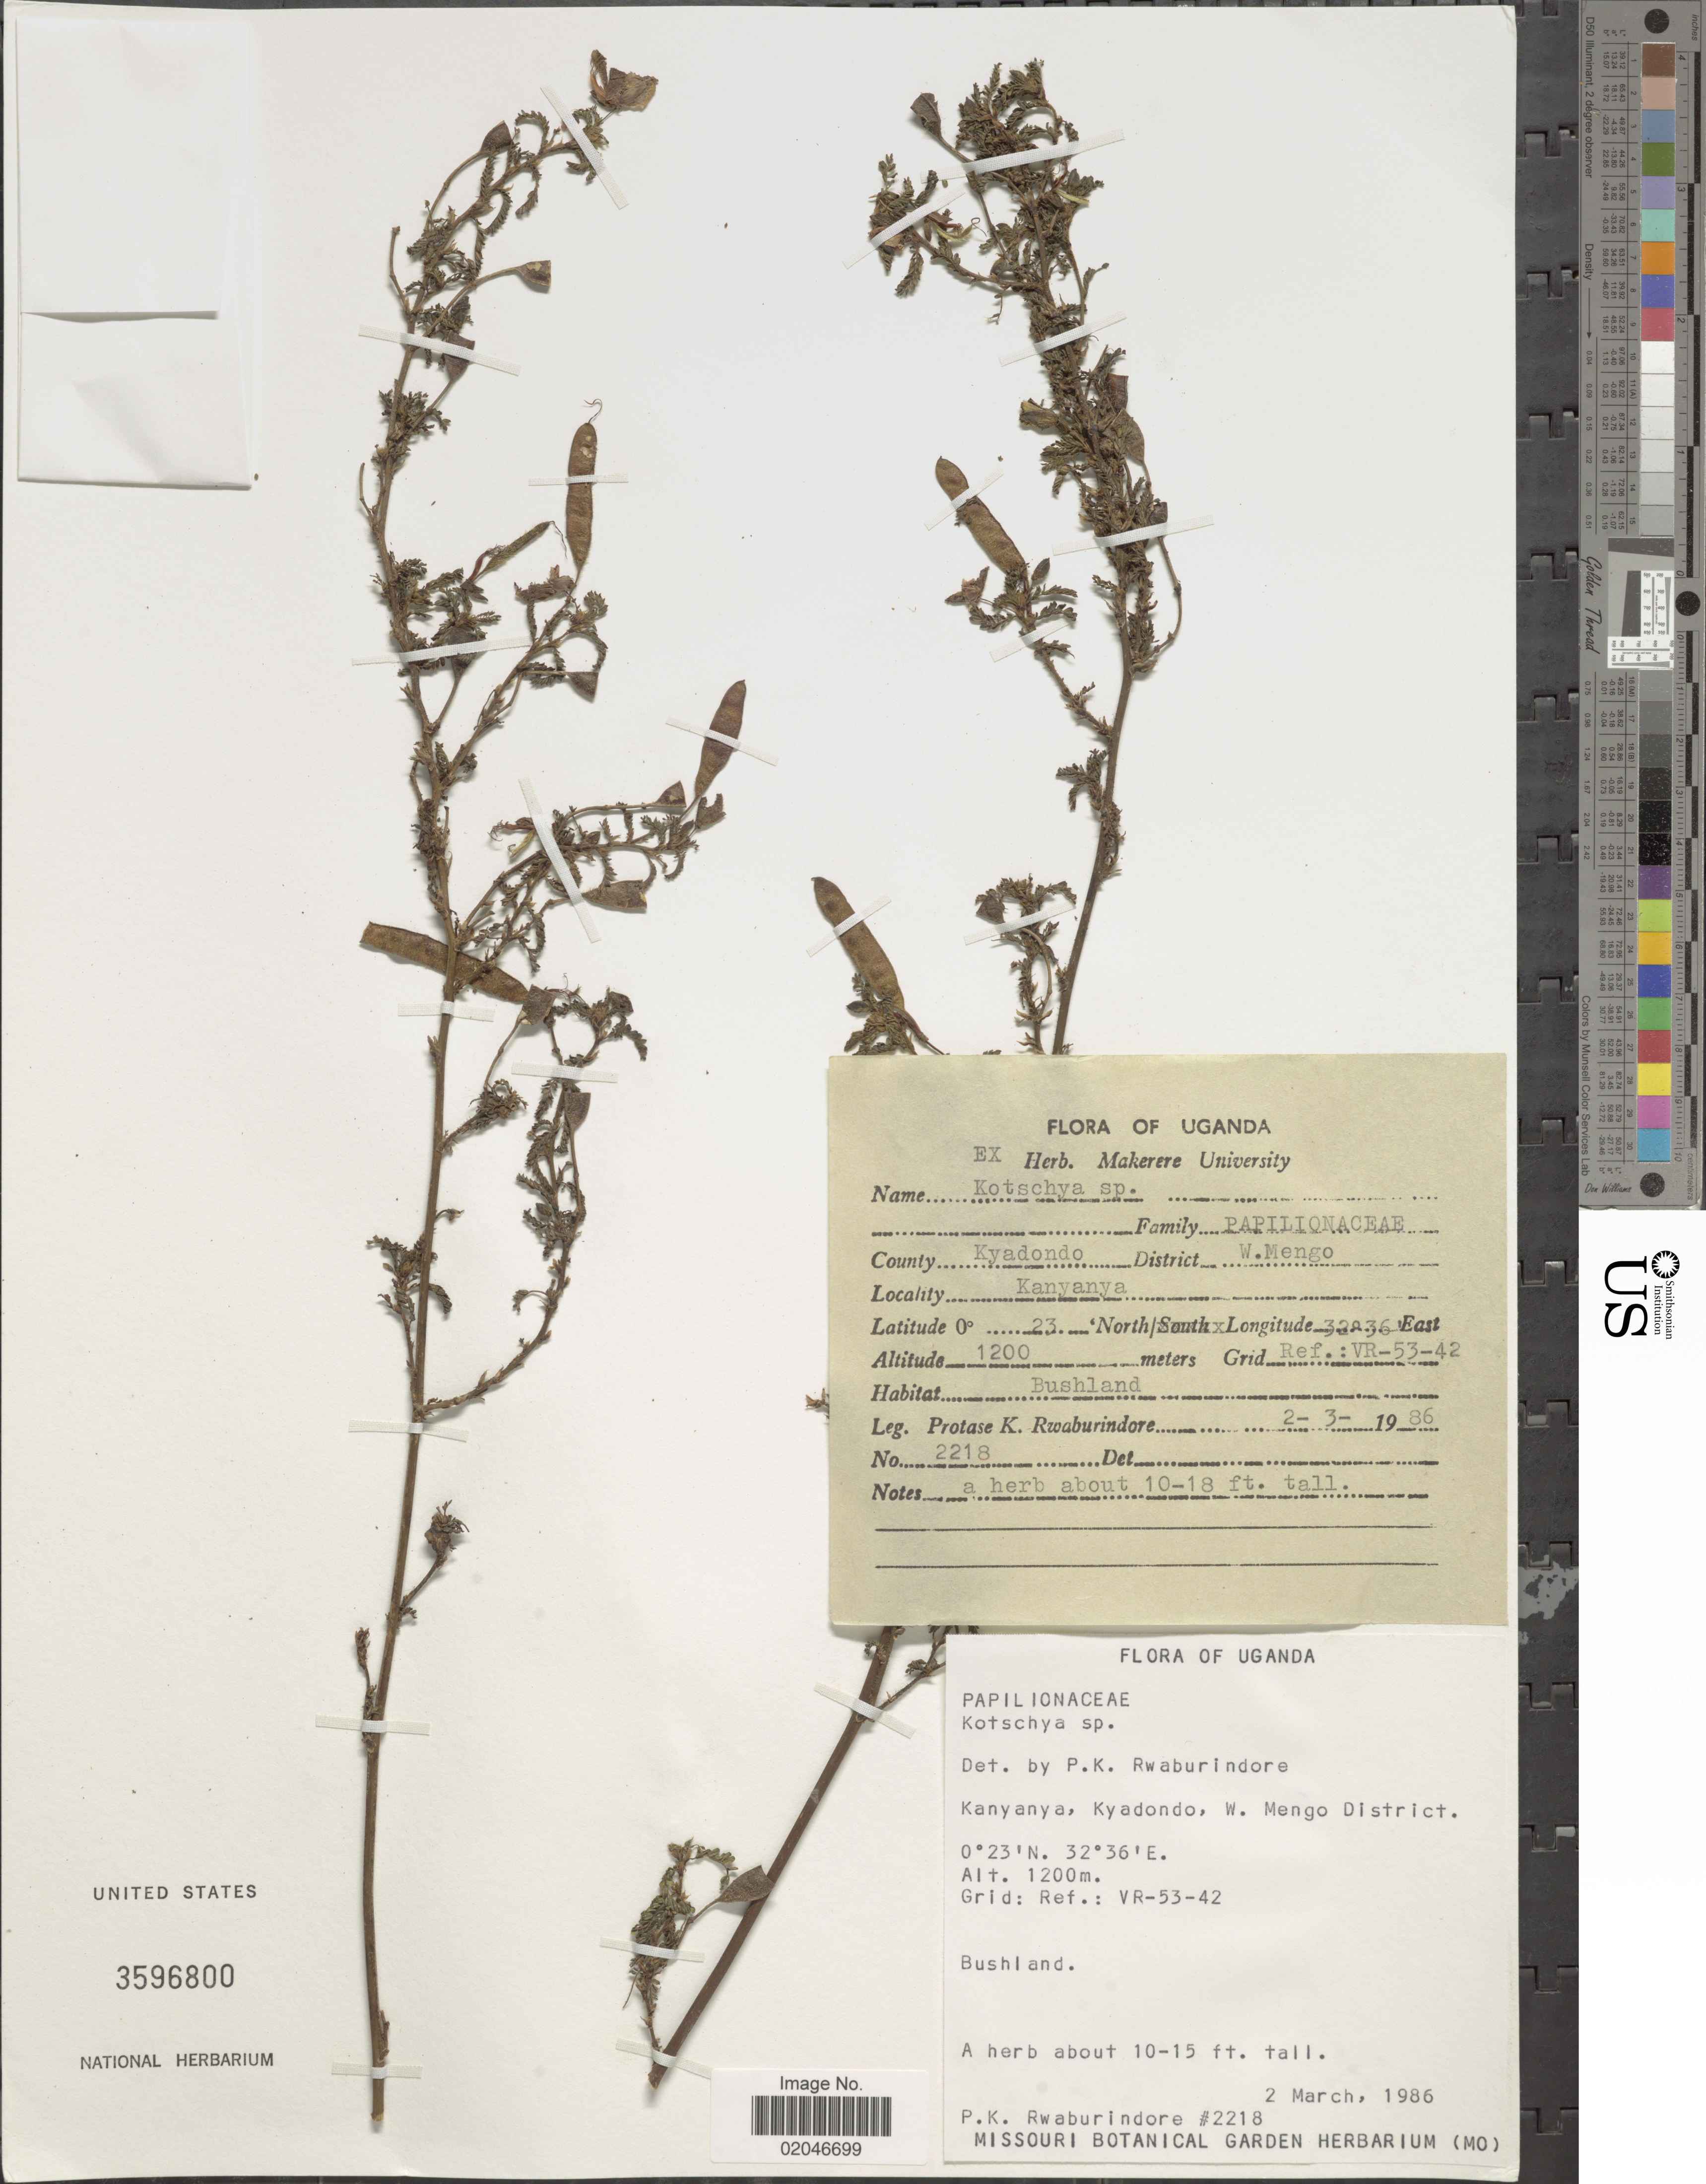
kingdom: Plantae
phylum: Tracheophyta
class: Magnoliopsida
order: Fabales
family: Fabaceae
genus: Kotschya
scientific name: Kotschya sp.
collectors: P. Rwaburindore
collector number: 2218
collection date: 1986-03-02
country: Uganda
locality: County Kyadondo, District W.Mengo, Kanyanya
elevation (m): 1200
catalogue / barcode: US 3596800